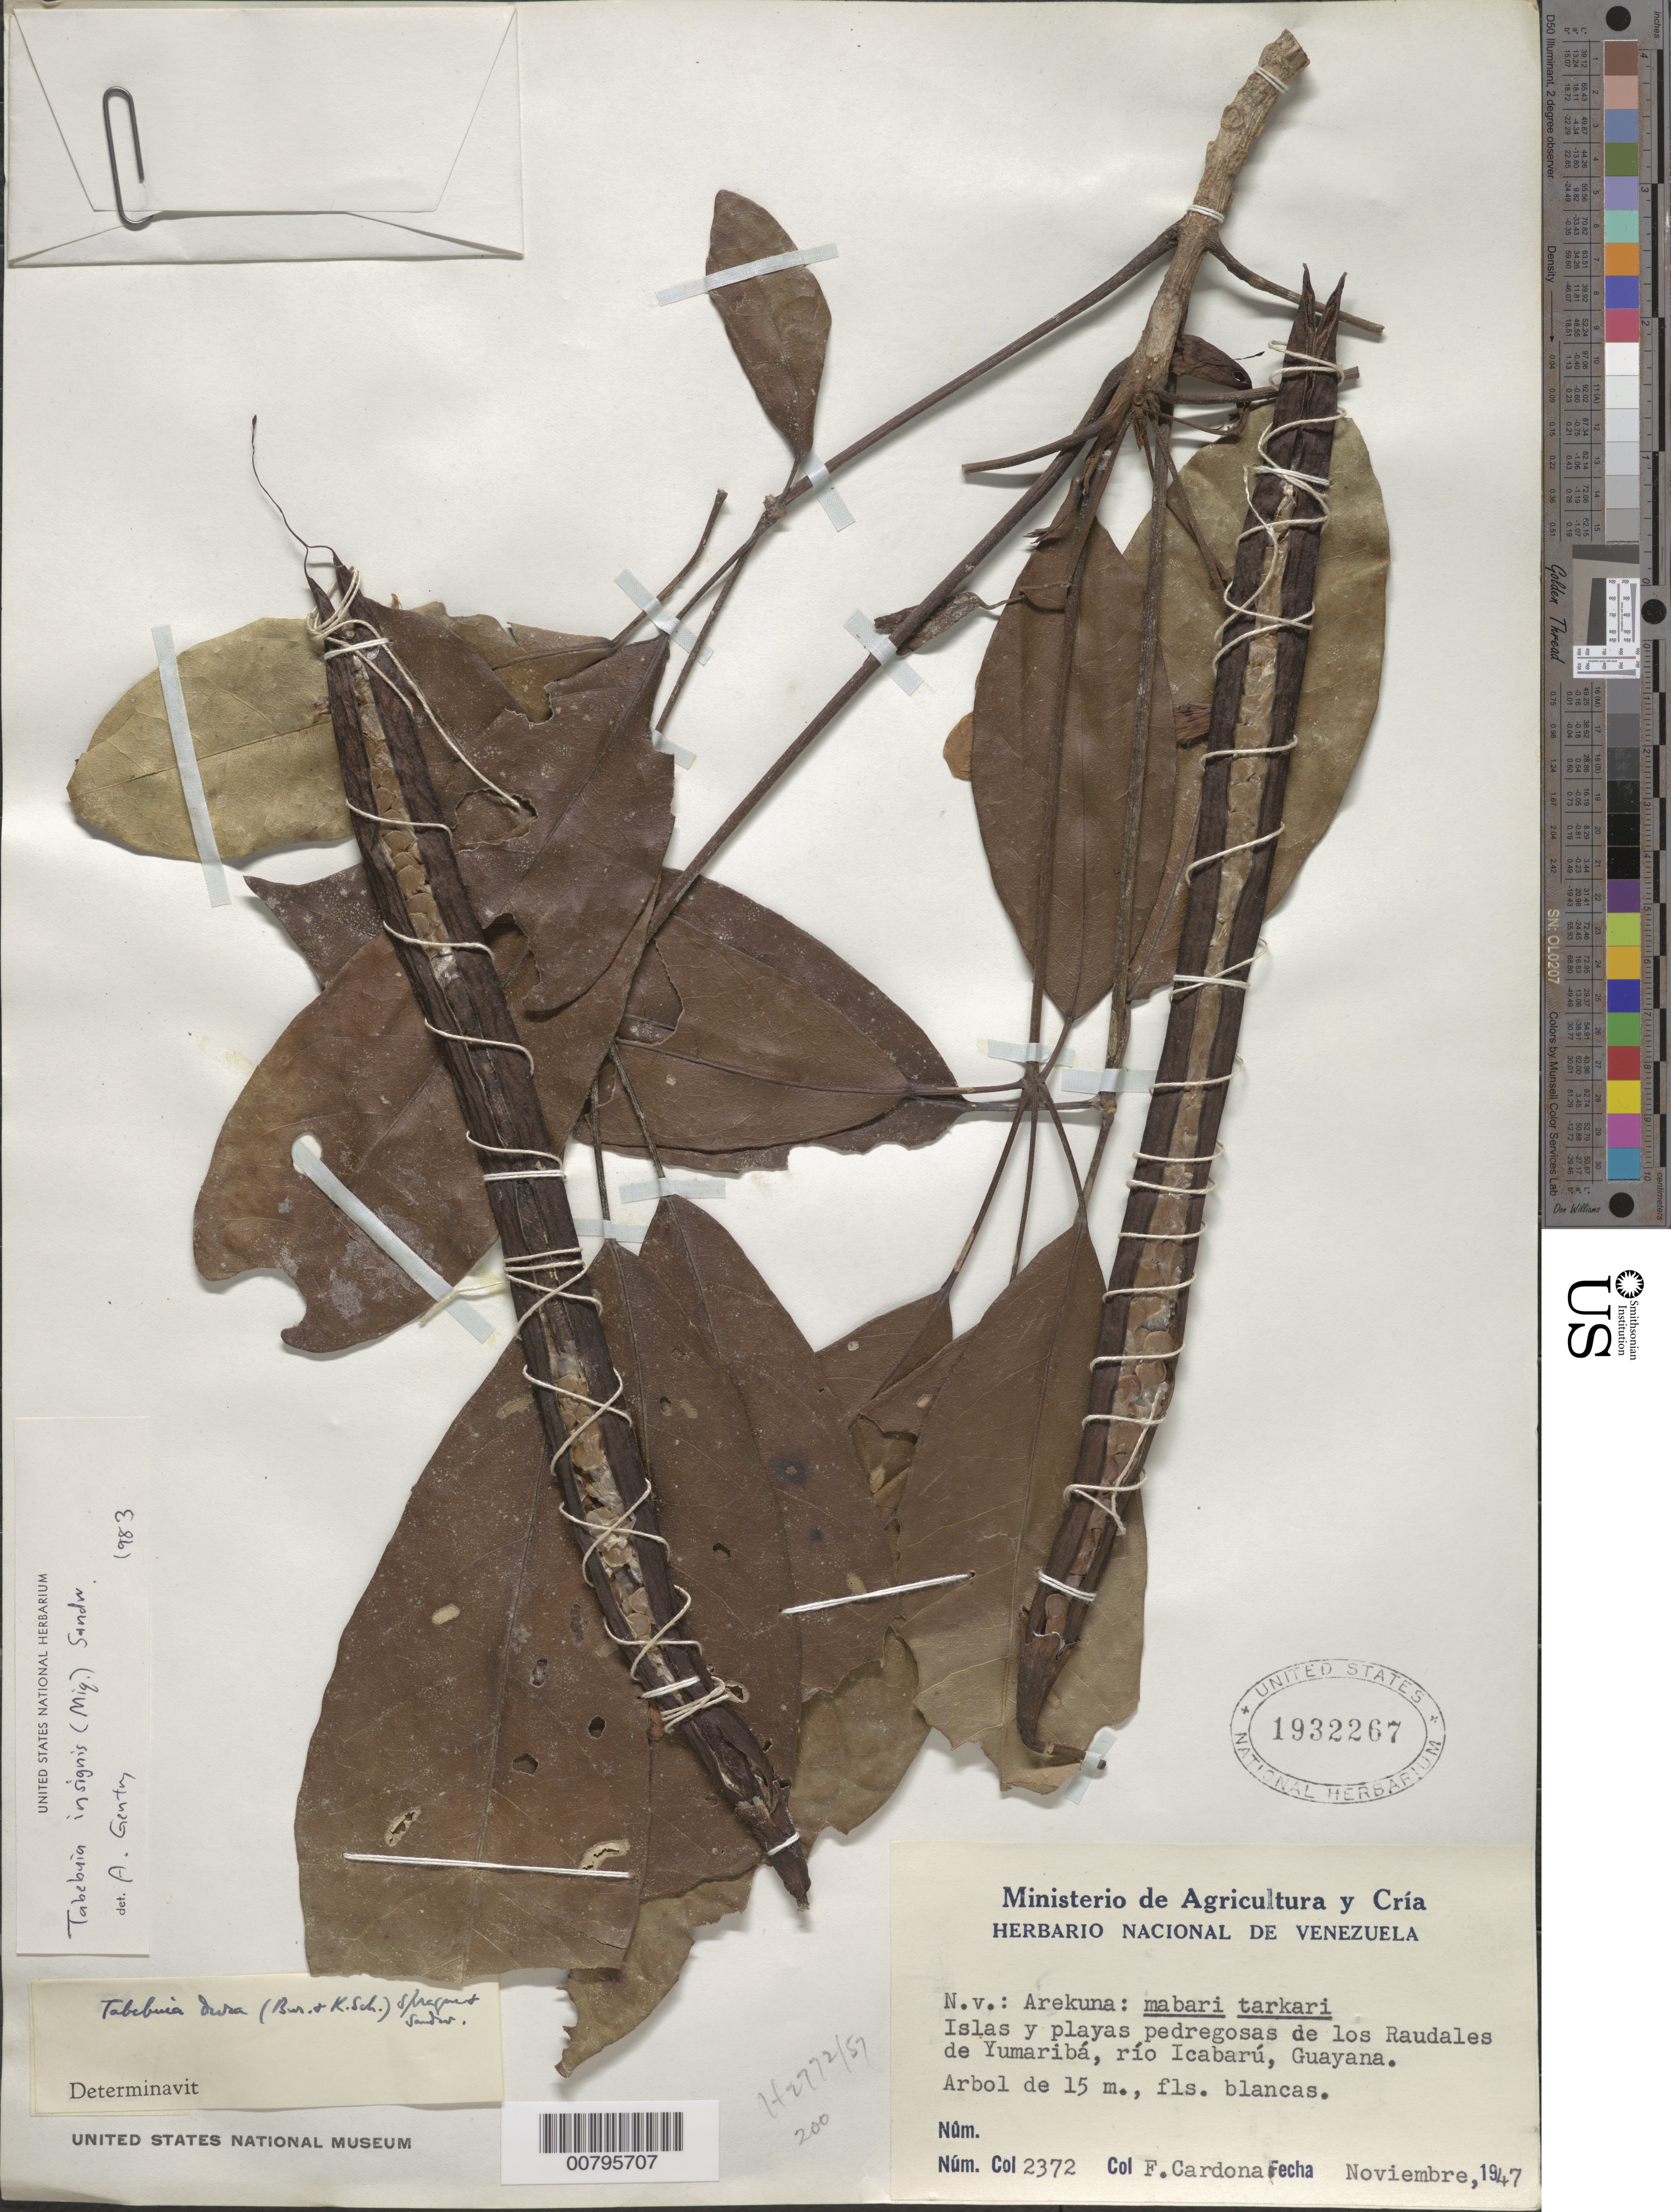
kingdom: Plantae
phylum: Tracheophyta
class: Magnoliopsida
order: Lamiales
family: Bignoniaceae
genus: Tabebuia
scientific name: Tabebuia insignis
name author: (Miq.) Sandwith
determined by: Gentry, A. H.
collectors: F. Cardona Puig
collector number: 2372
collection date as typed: Nov-47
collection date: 1947-11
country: Venezuela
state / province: Bolívar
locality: Río Ikaburú, Caroní, Yumariba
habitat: Islas y playas pedregosas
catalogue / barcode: US 1932267